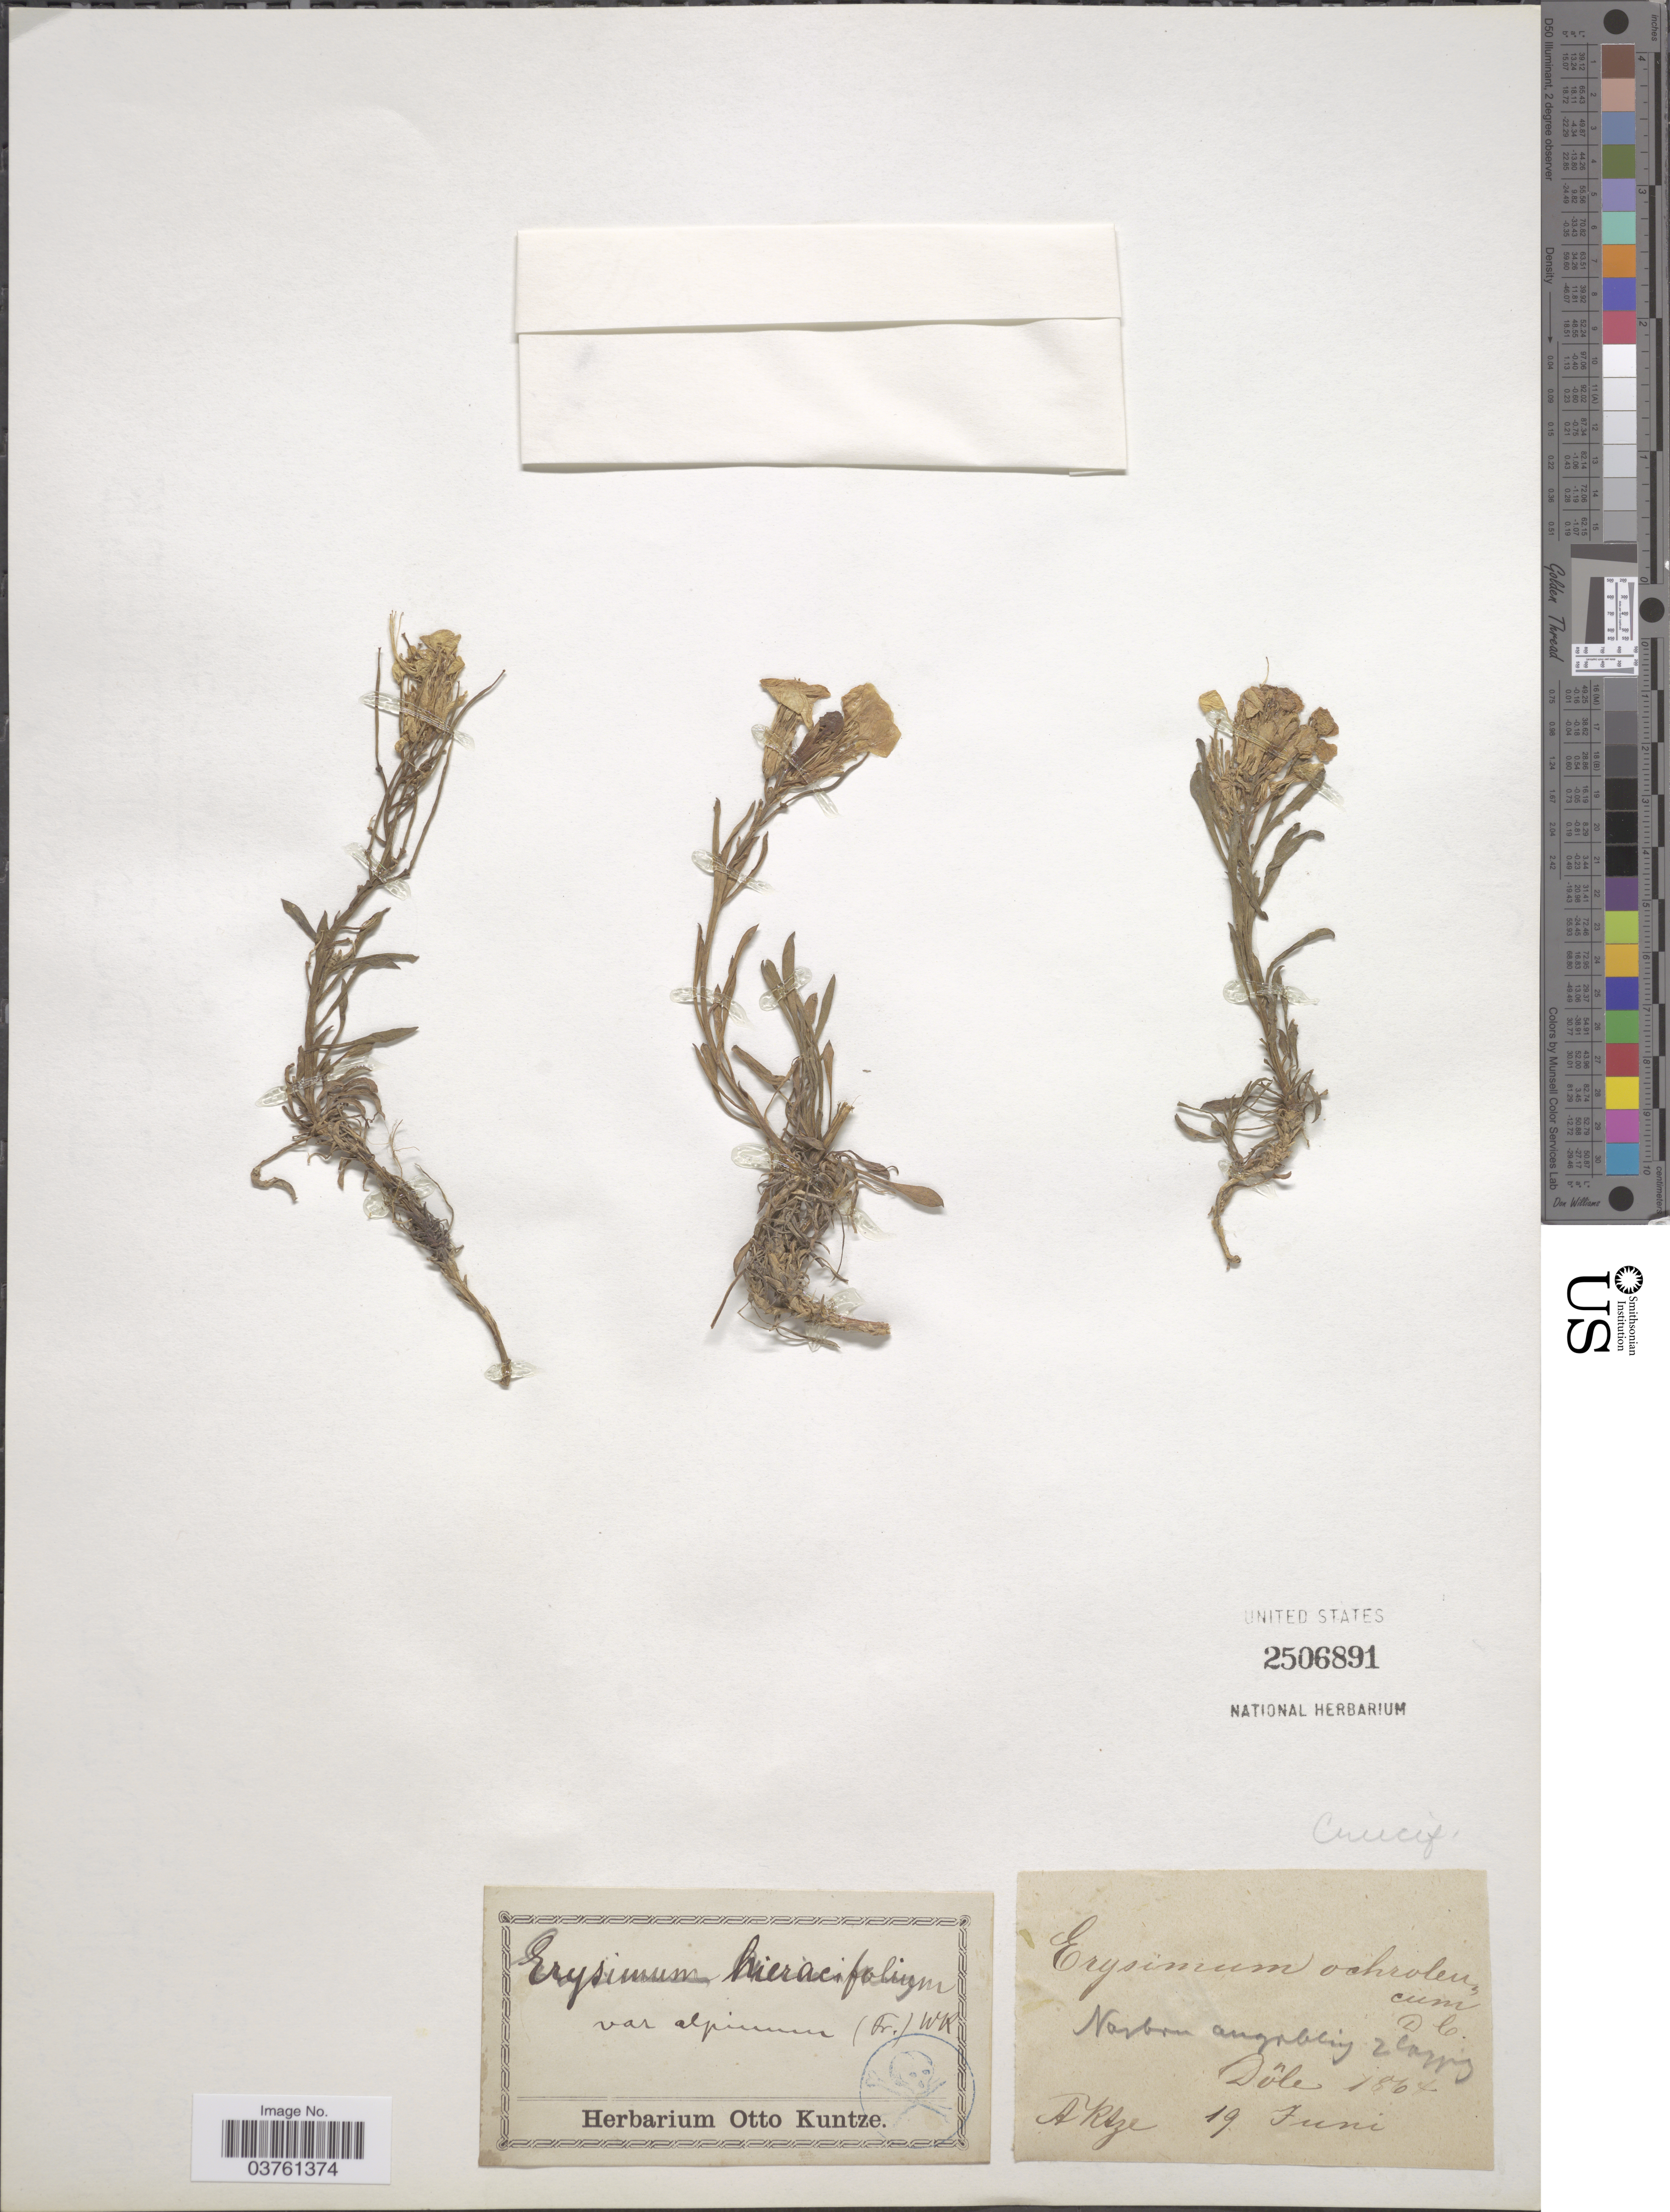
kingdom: Plantae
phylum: Tracheophyta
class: Magnoliopsida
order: Brassicales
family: Brassicaceae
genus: Erysimum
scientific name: Erysimum hieraciifolium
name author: L.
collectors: A. Ktze.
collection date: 1864-06-19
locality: Döle. [interpreted]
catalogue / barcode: US 2506891